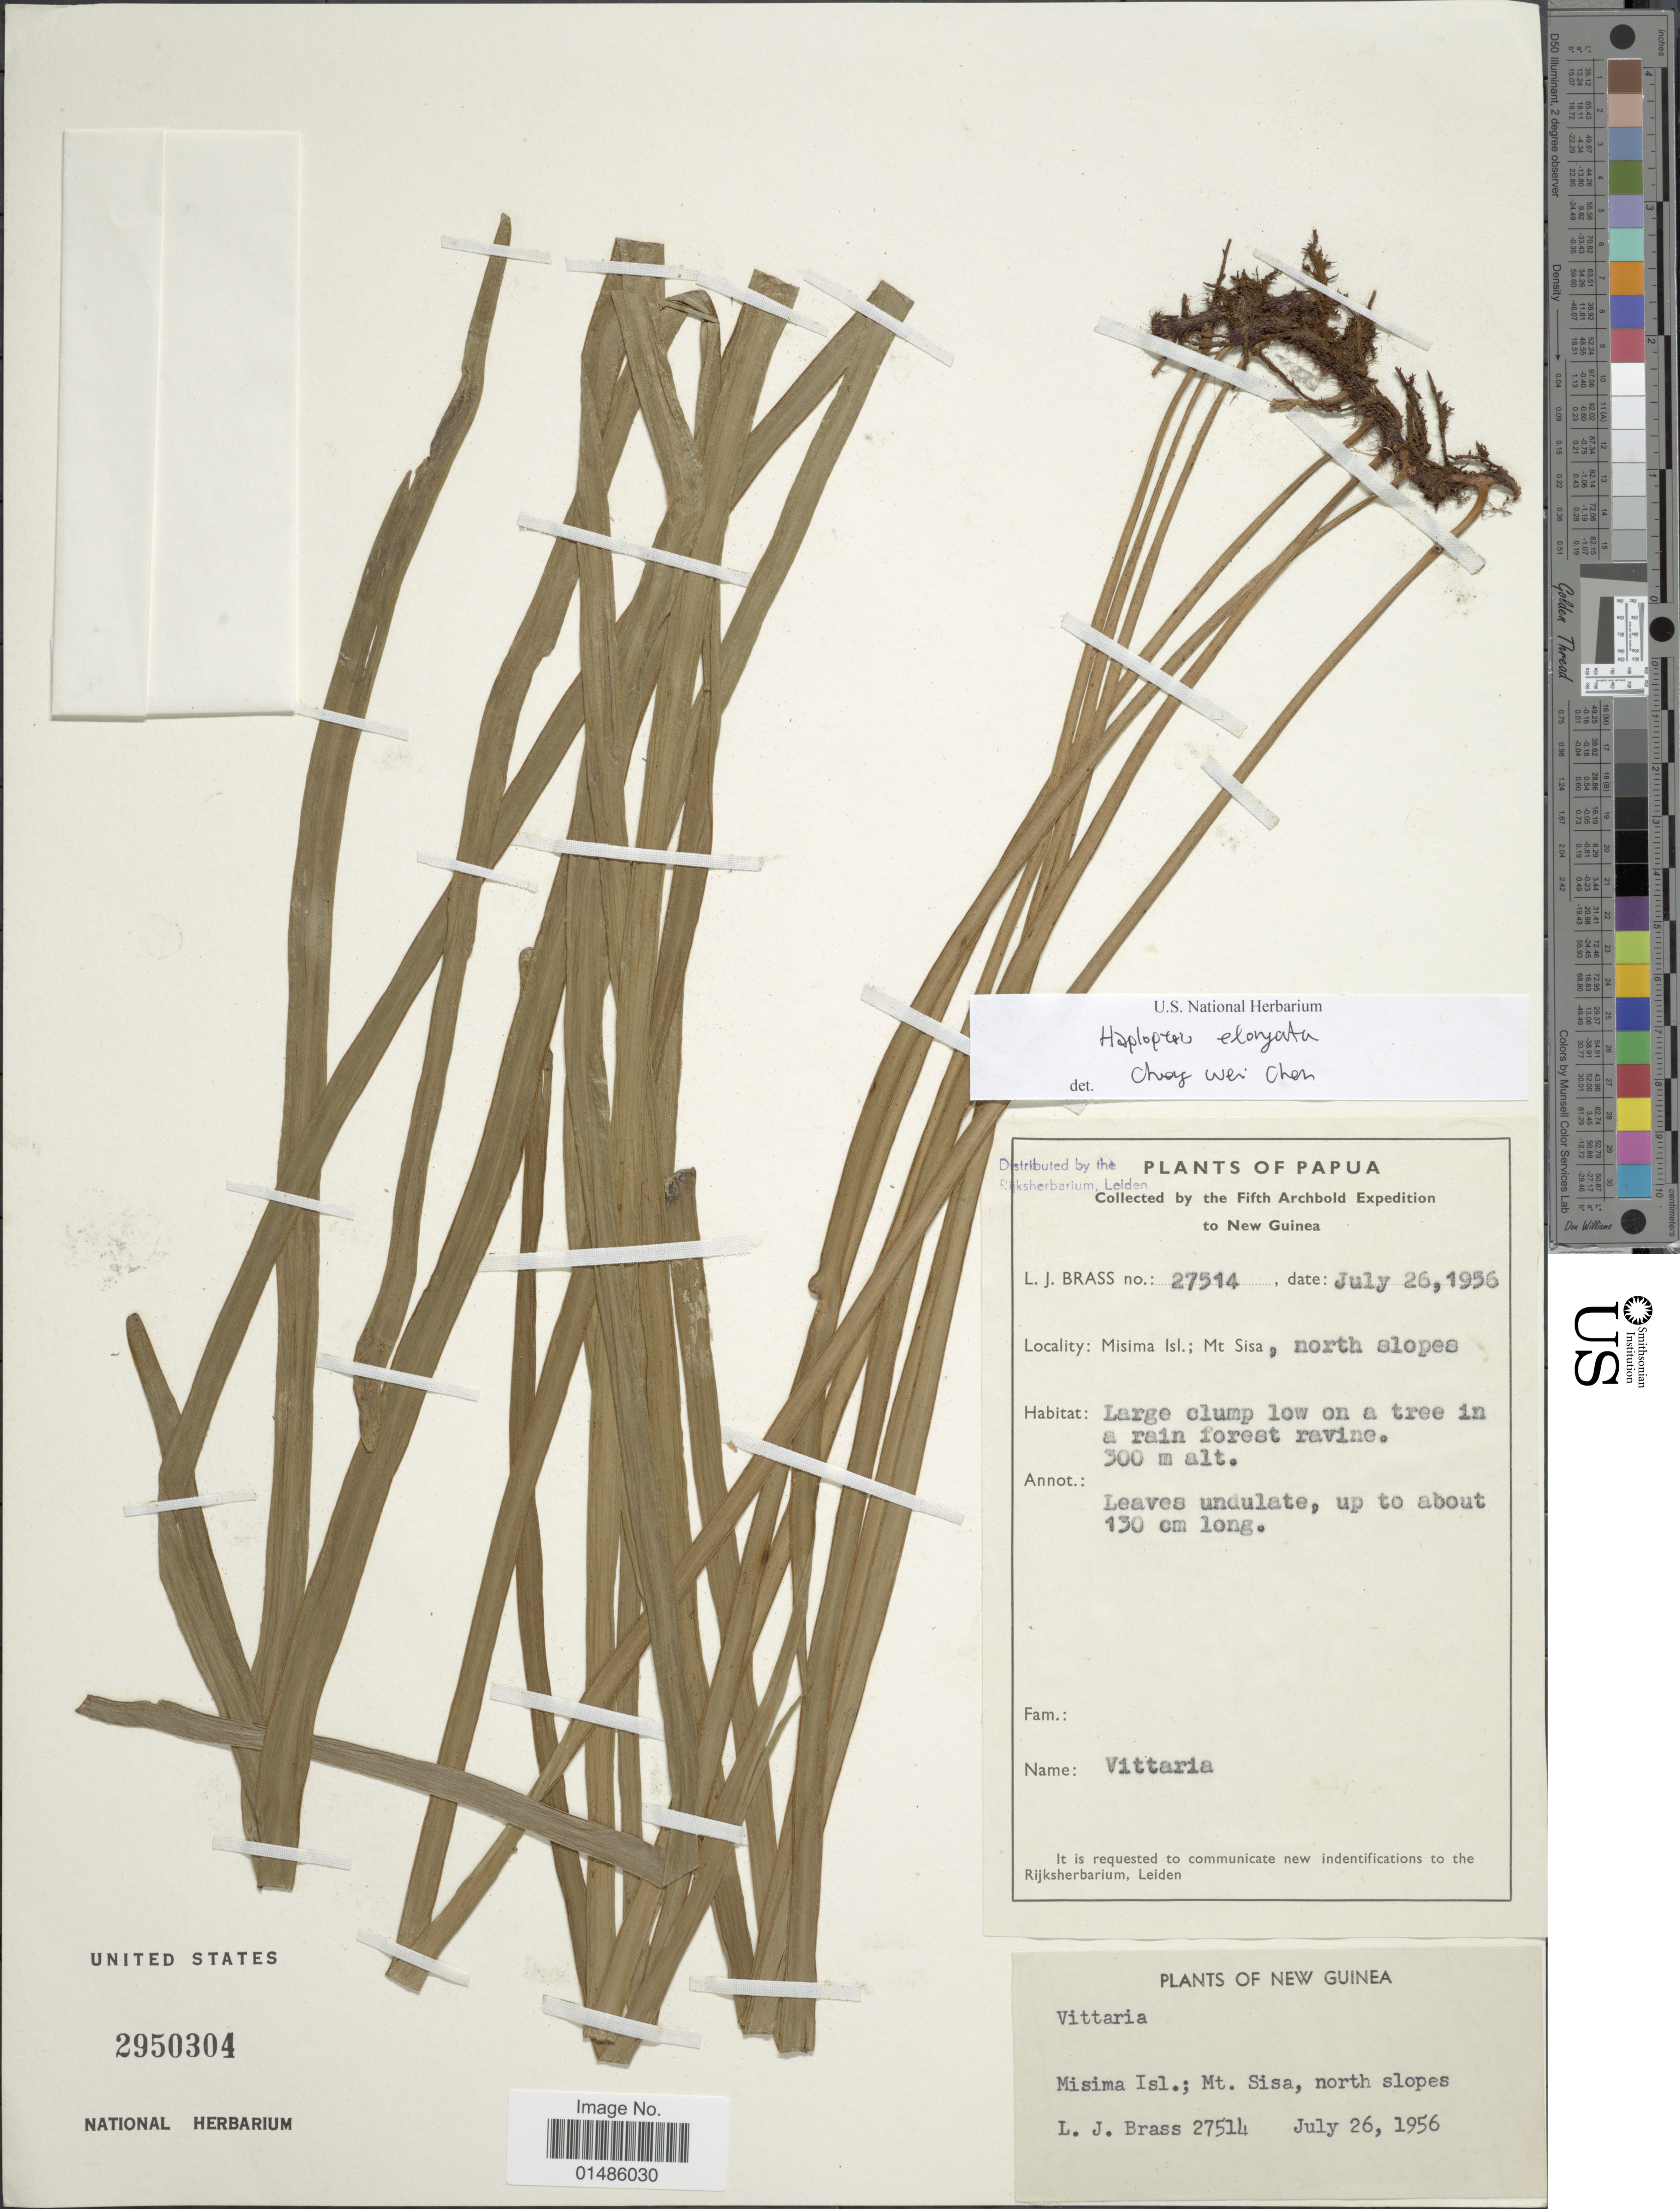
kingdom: Plantae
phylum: Tracheophyta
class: Polypodiopsida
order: Polypodiales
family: Pteridaceae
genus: Haplopteris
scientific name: Haplopteris elongata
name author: (Sw.) Crane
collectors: L. J. Brass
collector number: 27514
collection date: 1956-07-26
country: Papua New Guinea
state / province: Milne Bay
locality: Misima Isl.; Mt Sisa, north slopes.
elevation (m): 300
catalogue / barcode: US 2950304